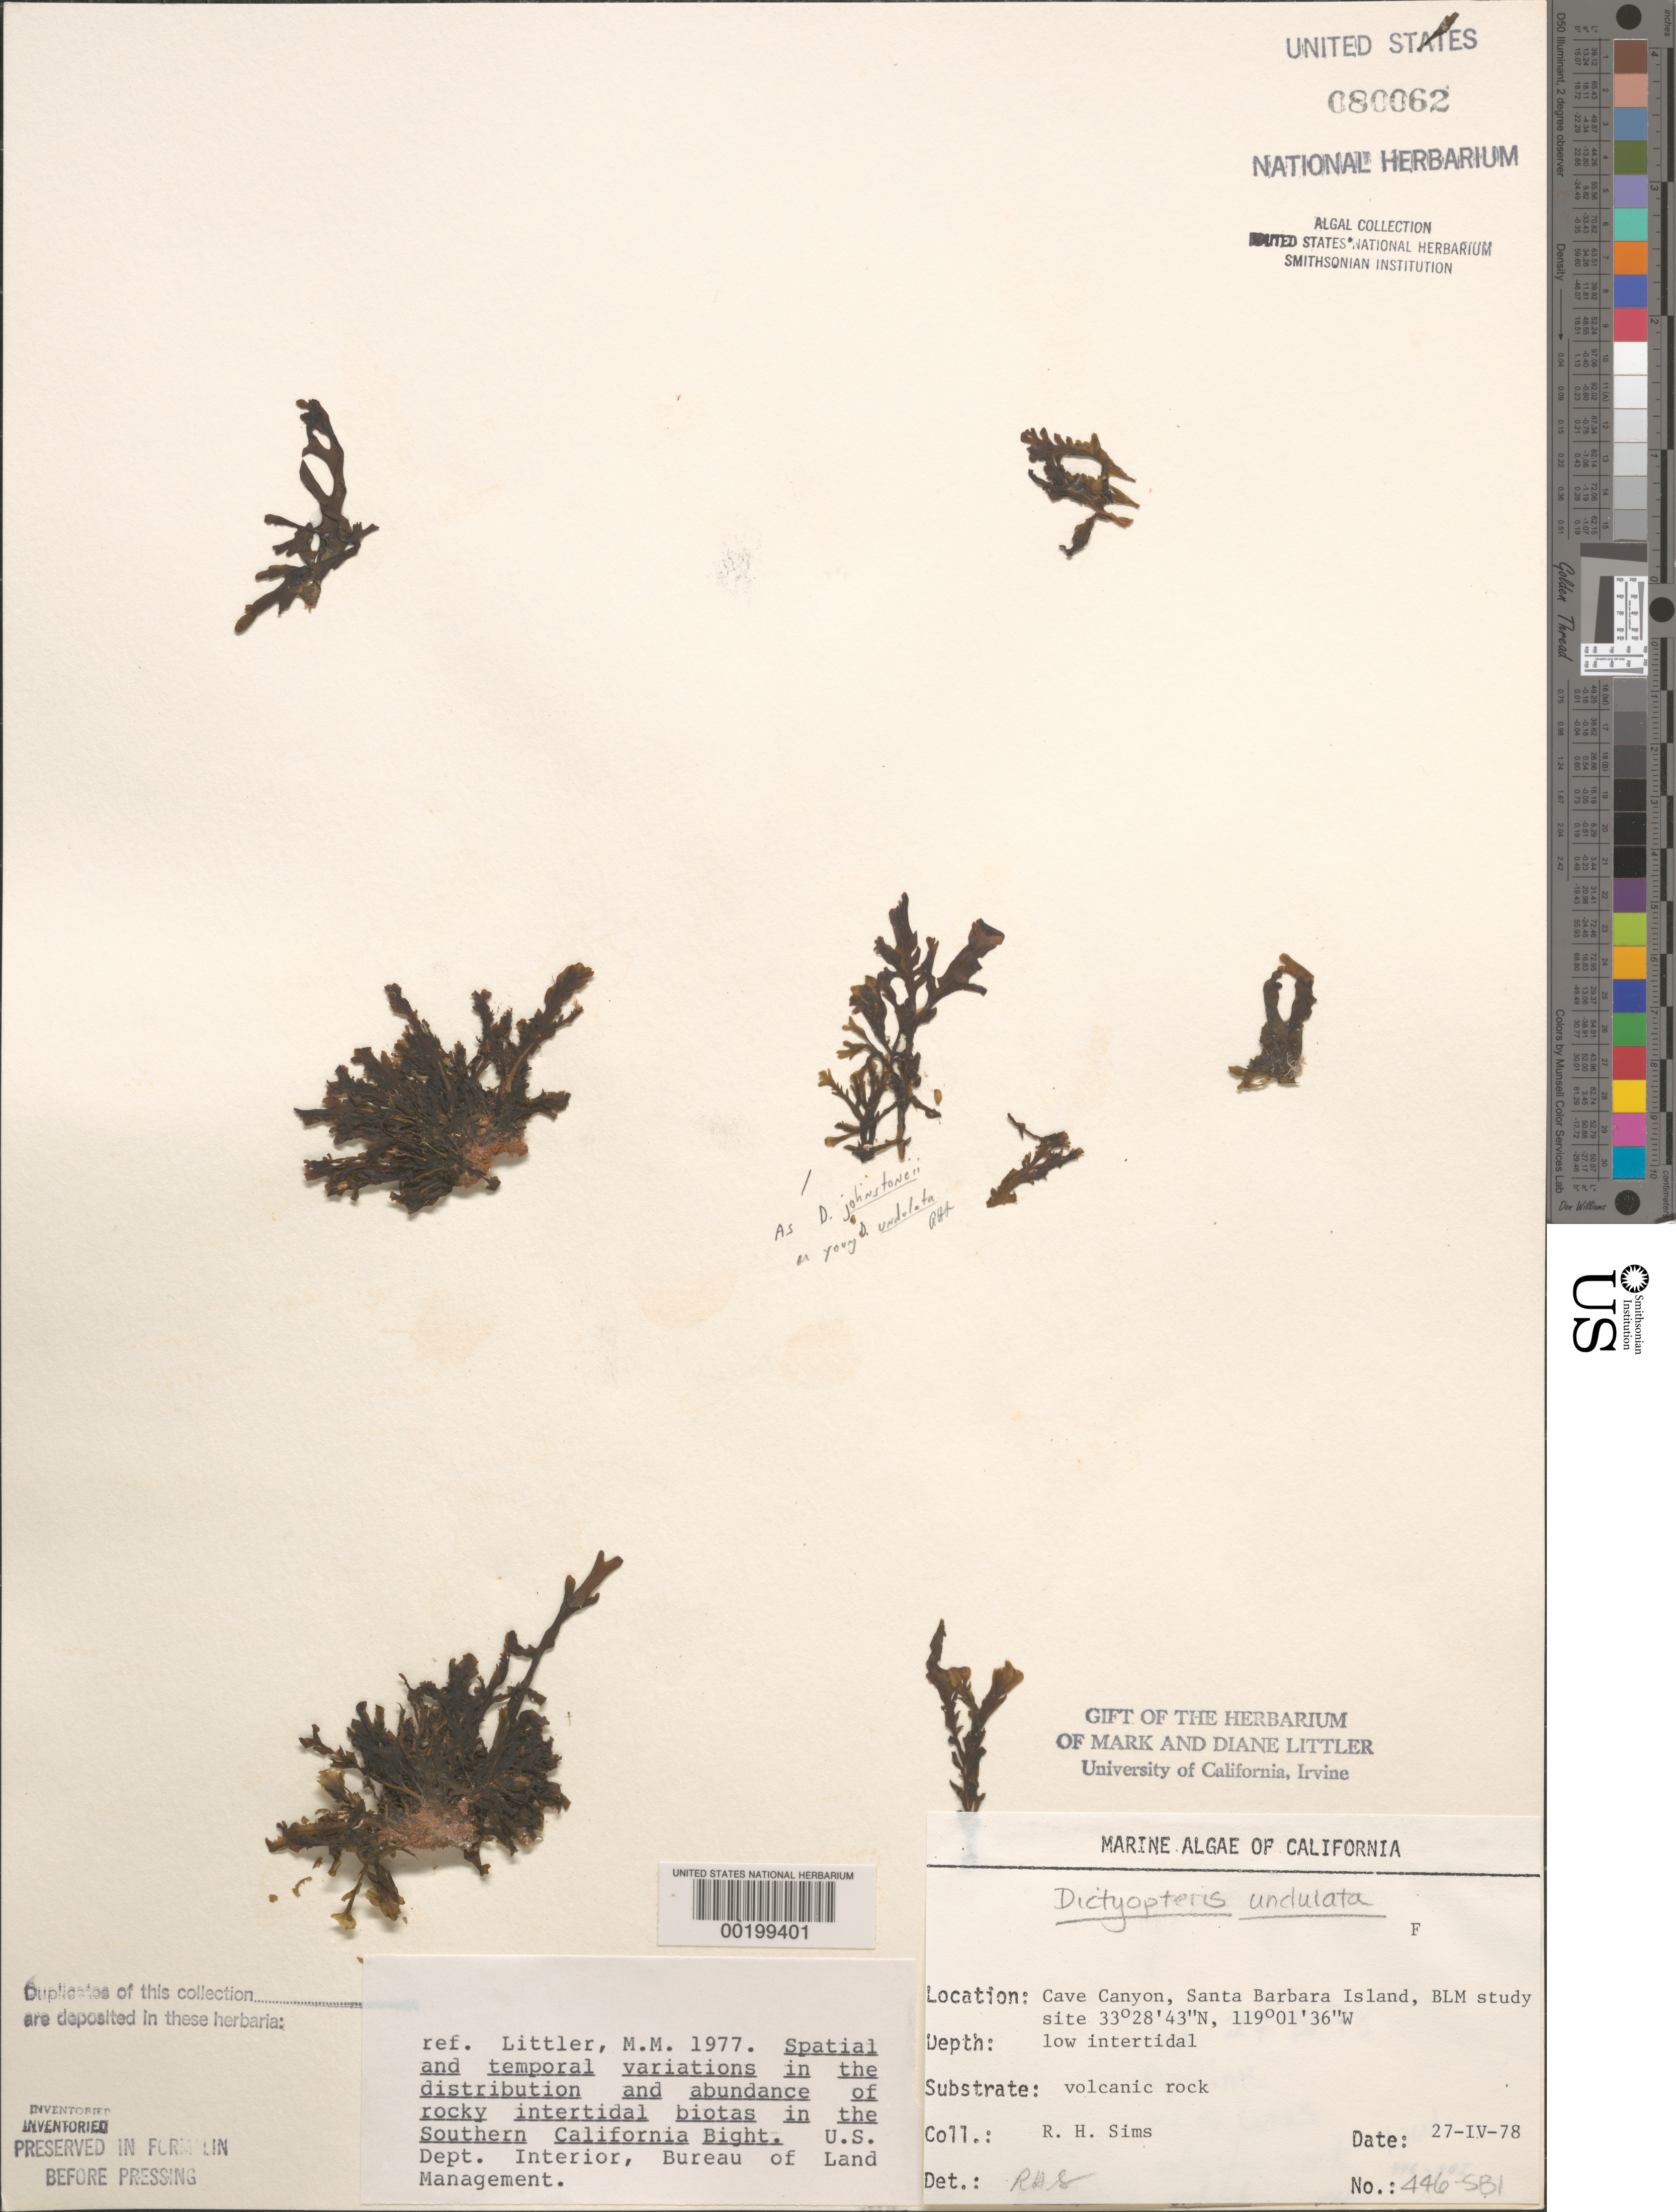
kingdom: Chromista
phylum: Ochrophyta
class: Phaeophyceae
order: Dictyotales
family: Dictyotaceae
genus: Dictyopteris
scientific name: Dictyopteris undulata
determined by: Sims, Robert H.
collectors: R. H. Sims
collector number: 446-SBI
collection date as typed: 27 Apr 1978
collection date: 1978-04-27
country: United States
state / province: California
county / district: Santa Barbara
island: Santa Barbara Island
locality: Cave Canyon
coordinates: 33 28' 43" N, 119 01' 36" W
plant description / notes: BLM-SOCALBIGHT Rocky Intertidal Survey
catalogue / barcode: US 80062